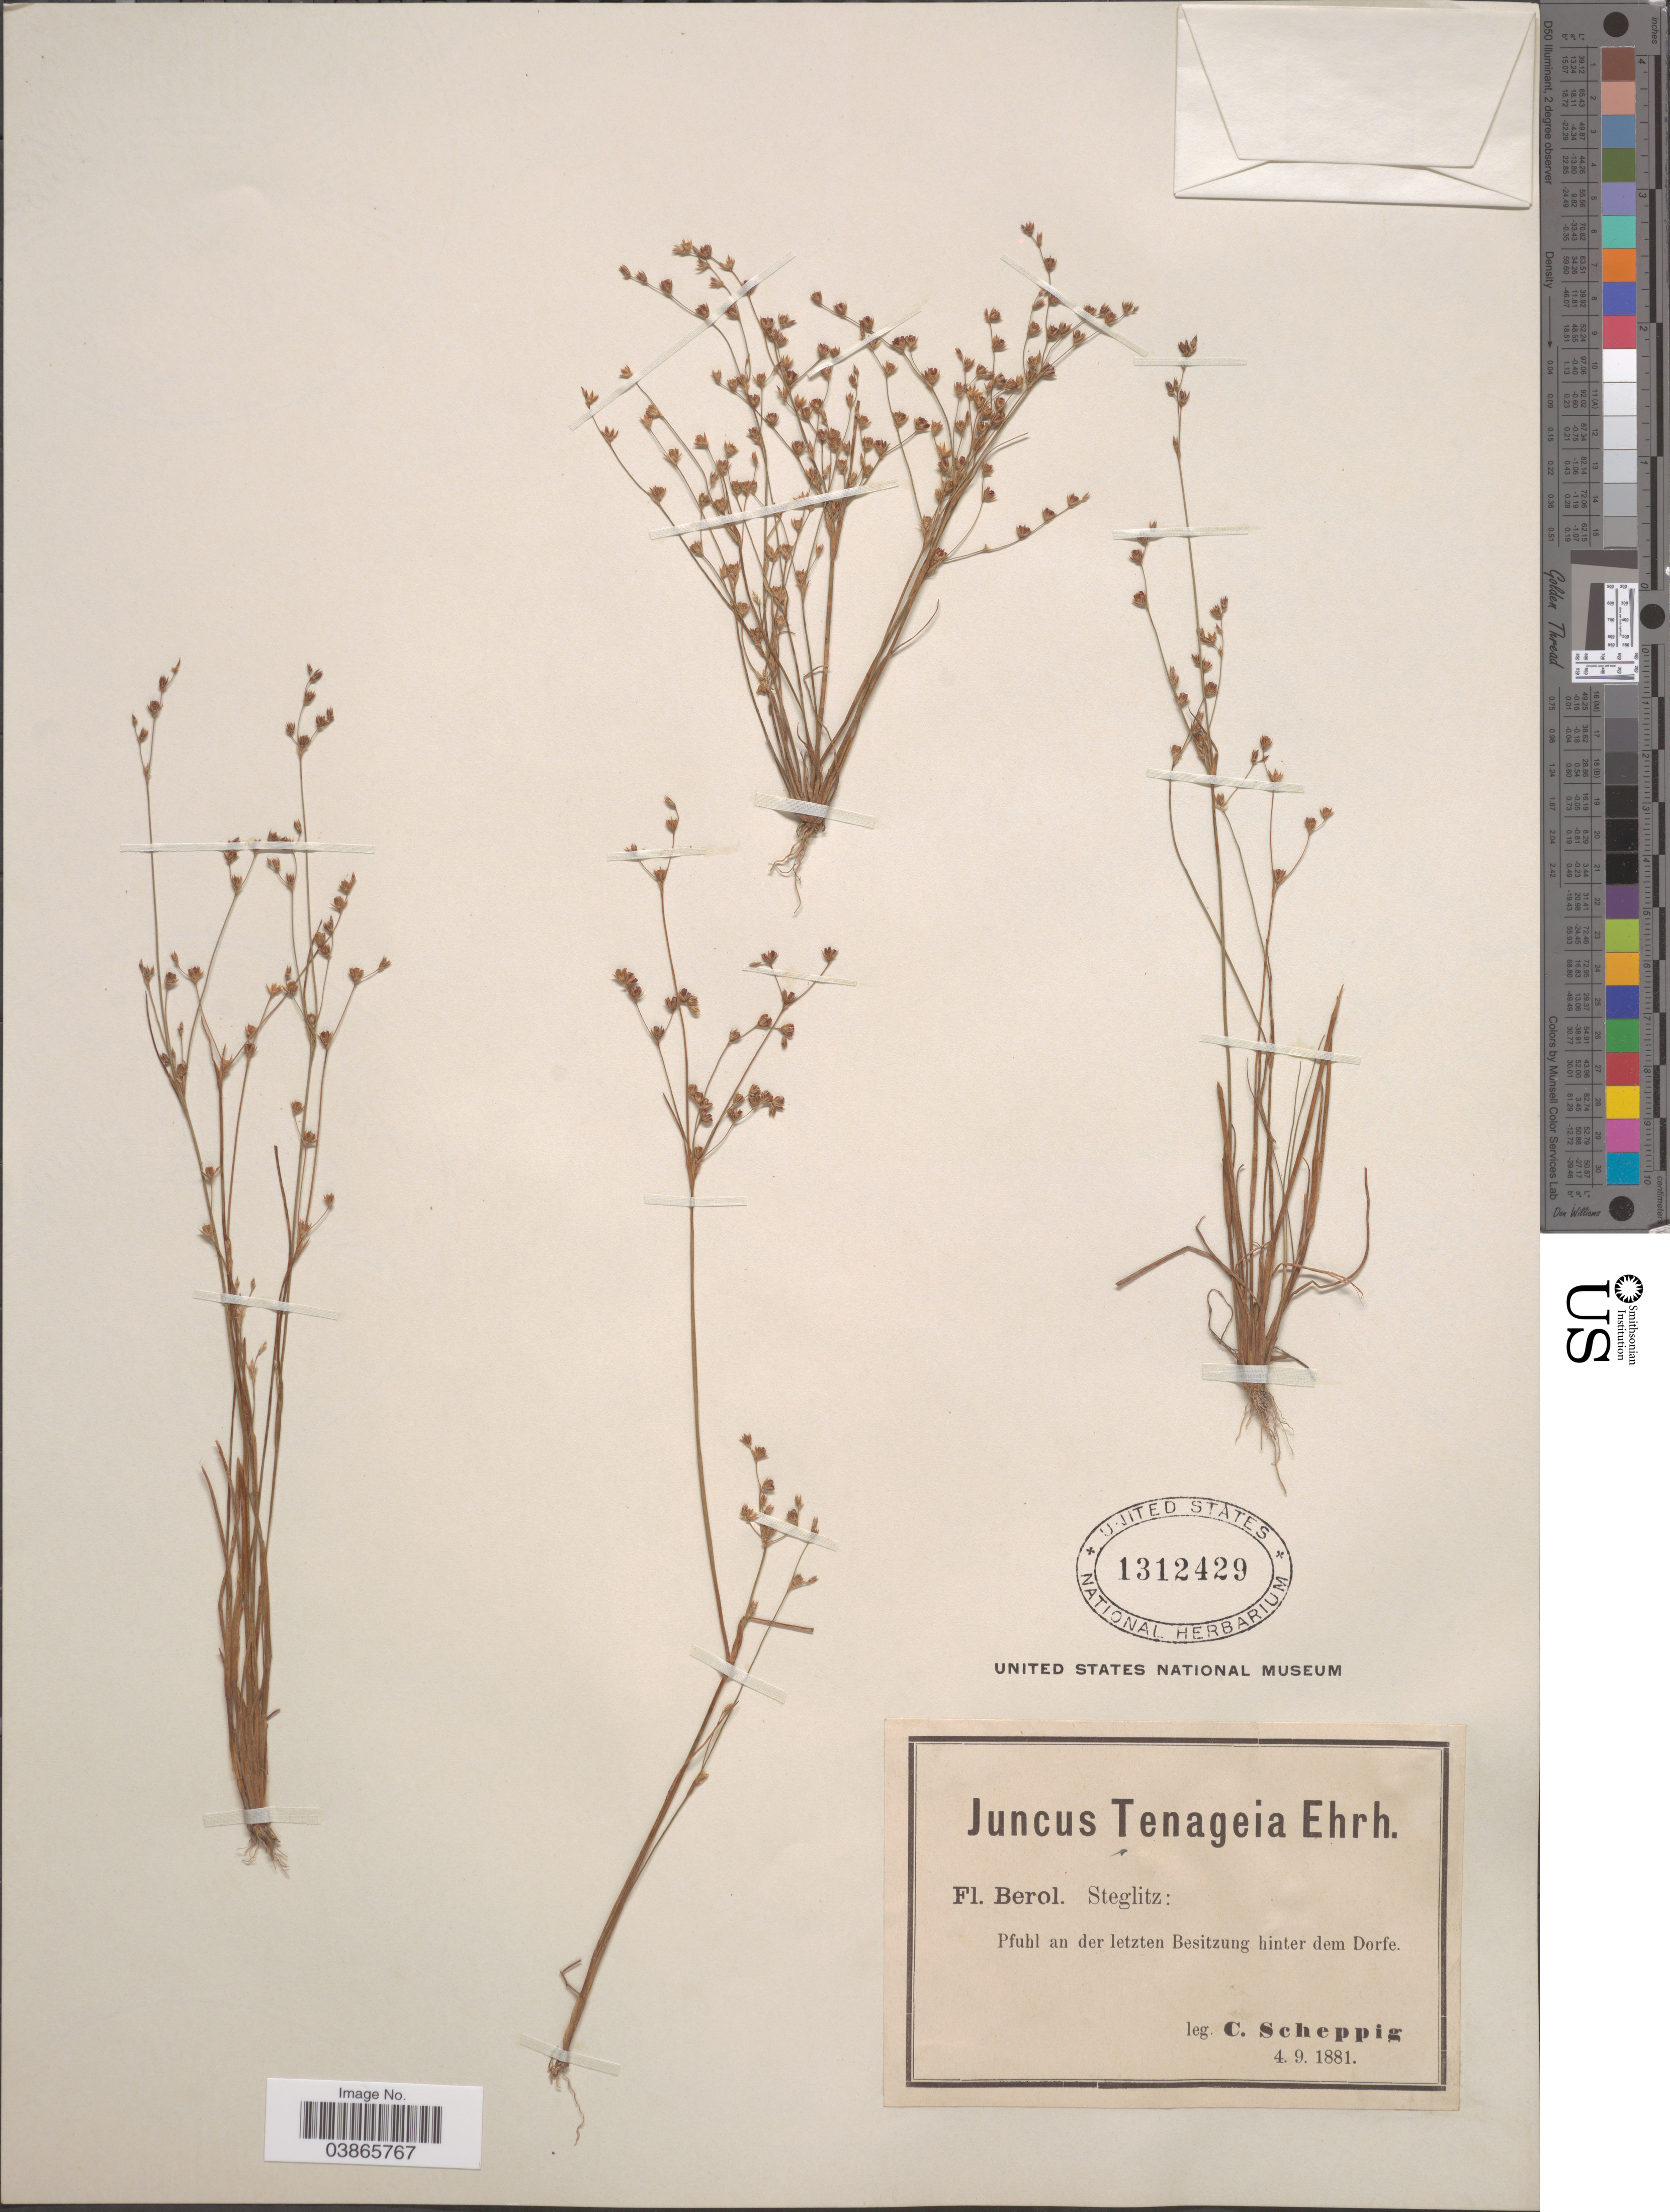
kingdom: Plantae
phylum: Tracheophyta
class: Liliopsida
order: Poales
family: Juncaceae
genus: Juncus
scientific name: Juncus tenageia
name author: Ehrh. ex L. f.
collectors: C. Scheppig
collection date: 1881-09-04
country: Germany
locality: Berol. Steglitz: Pfuhl an der letzten Besitzung hinter dem Dorfe.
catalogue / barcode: US 1312429